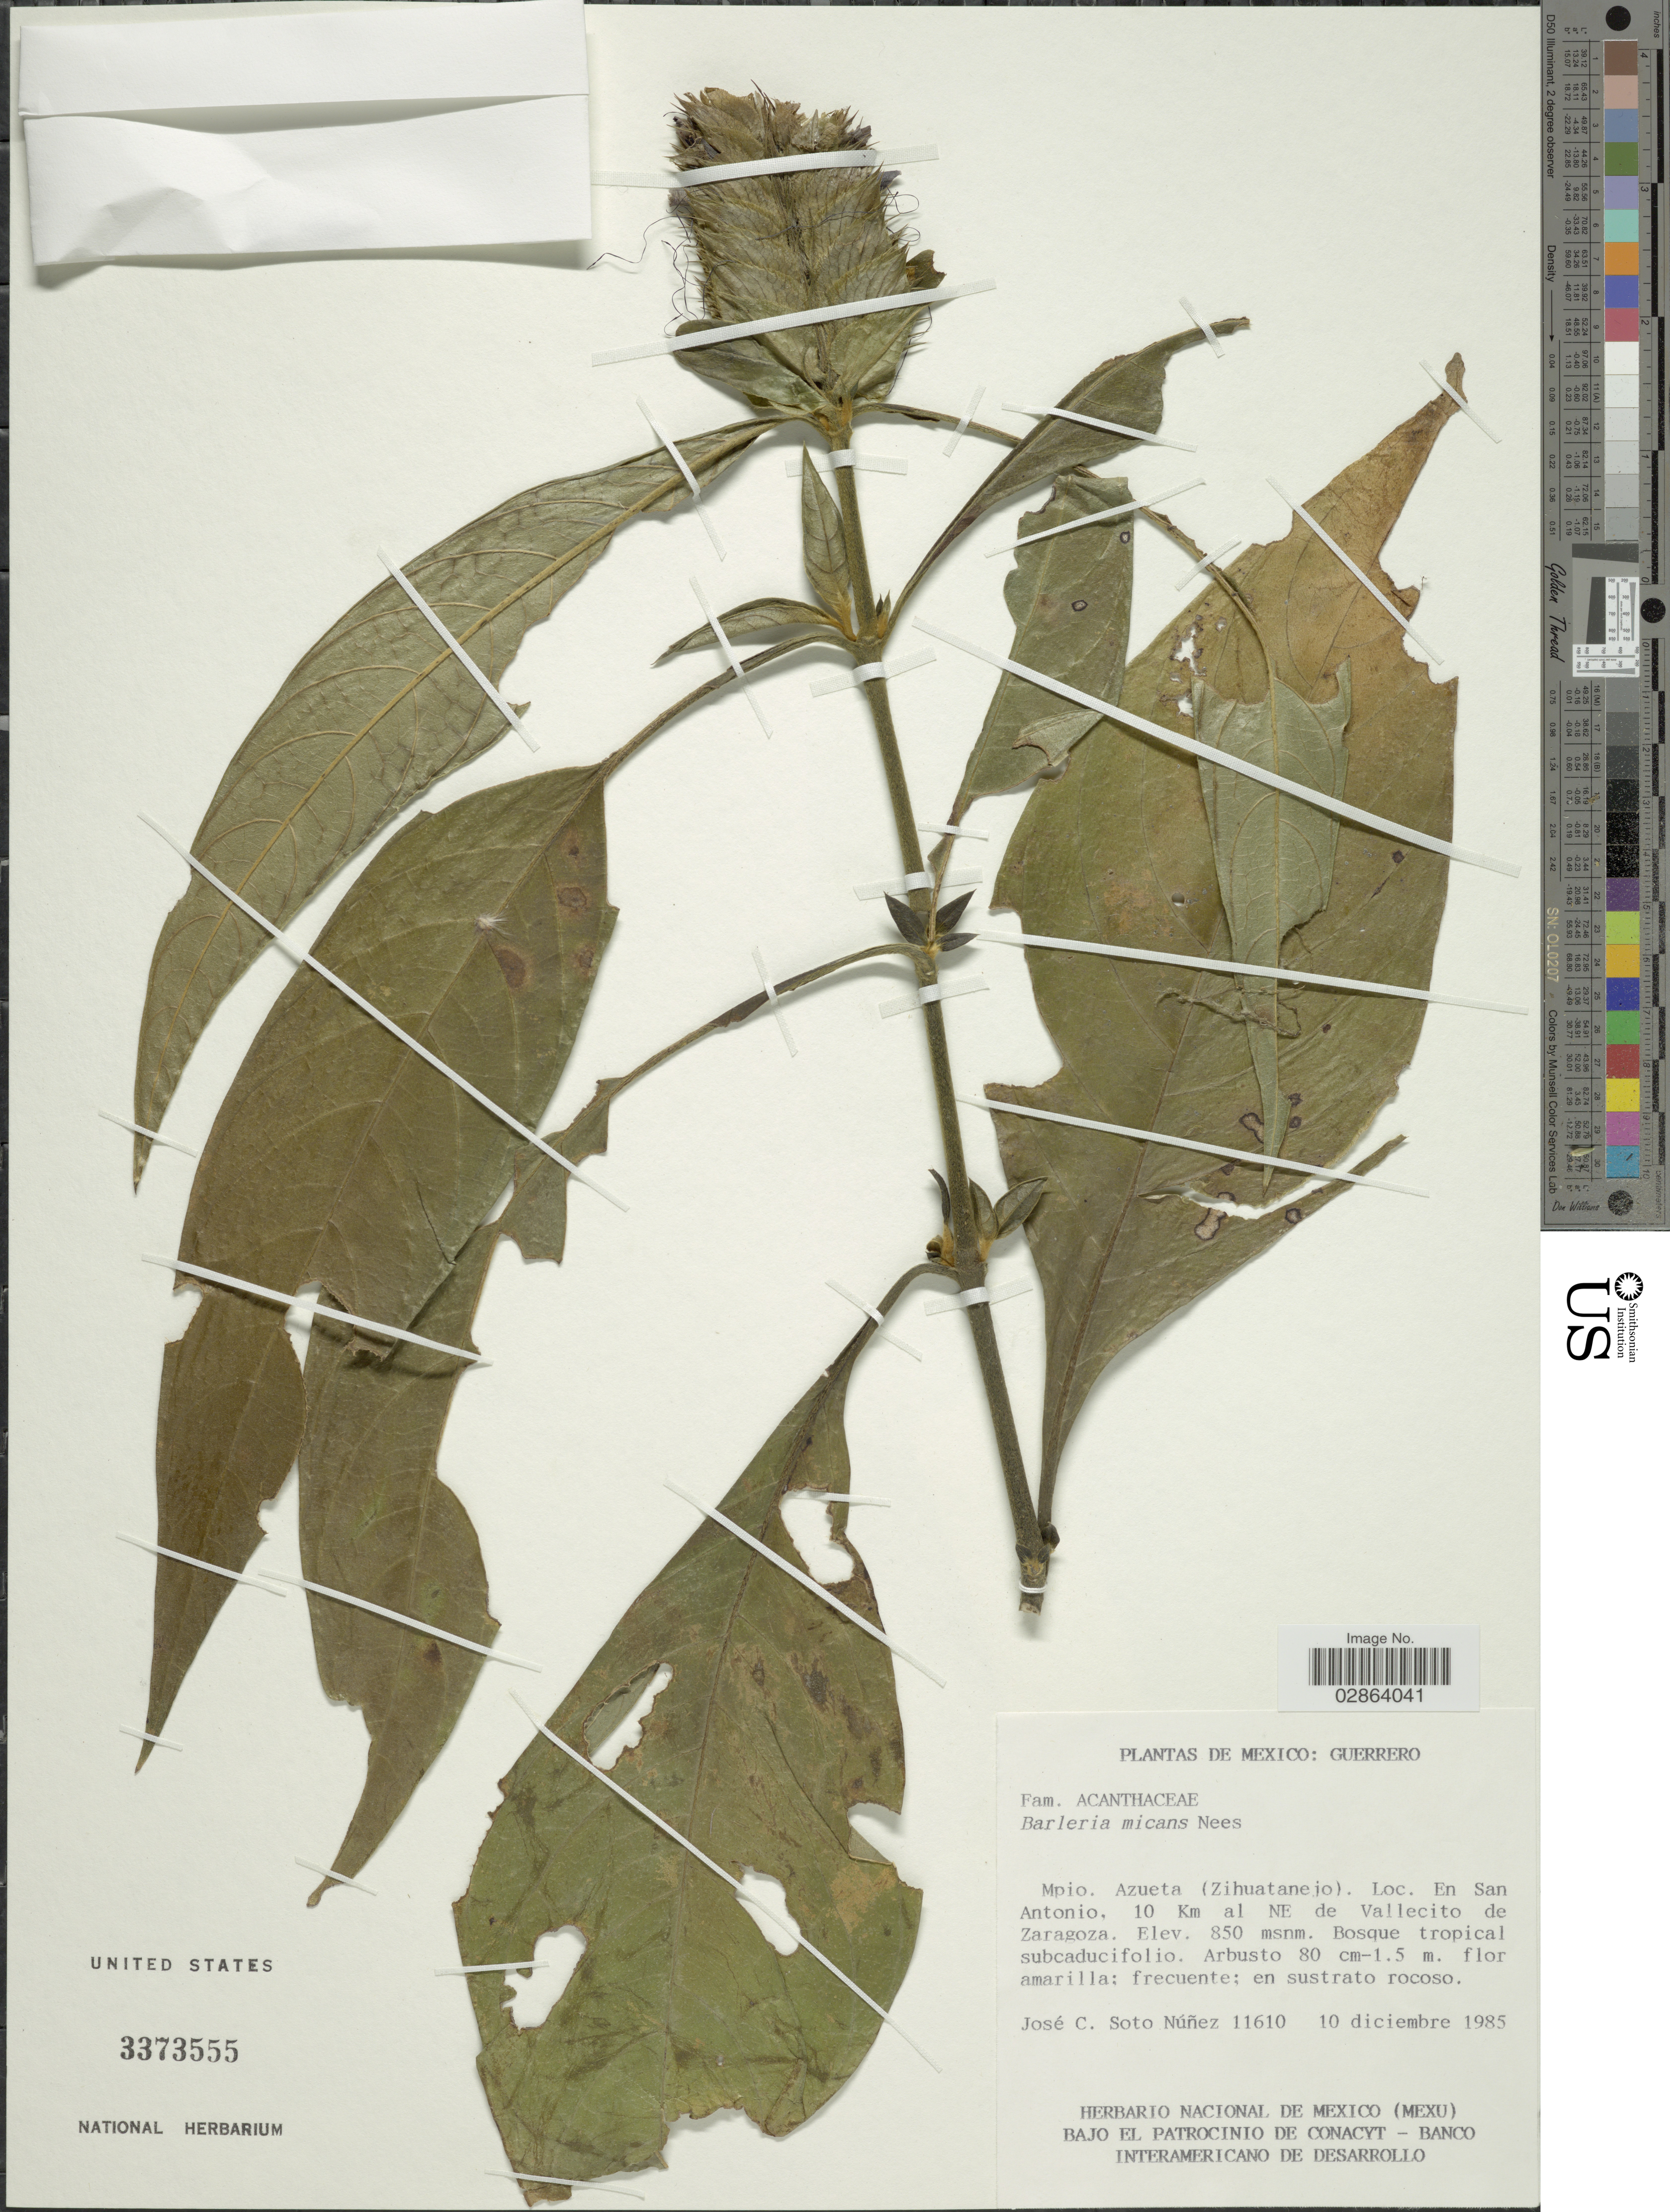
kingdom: Plantae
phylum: Tracheophyta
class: Magnoliopsida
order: Lamiales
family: Acanthaceae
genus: Barleria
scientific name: Barleria oenotheroides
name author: Dum. Cours.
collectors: J. Soto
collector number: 11610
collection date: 1985-12-10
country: Mexico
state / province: Guerrero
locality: Mpio. Azueta (Zihuatanejo), En San Antonio, 10 Km al NE de Vallecito de Zaragoza.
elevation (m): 850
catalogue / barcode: US 3373555